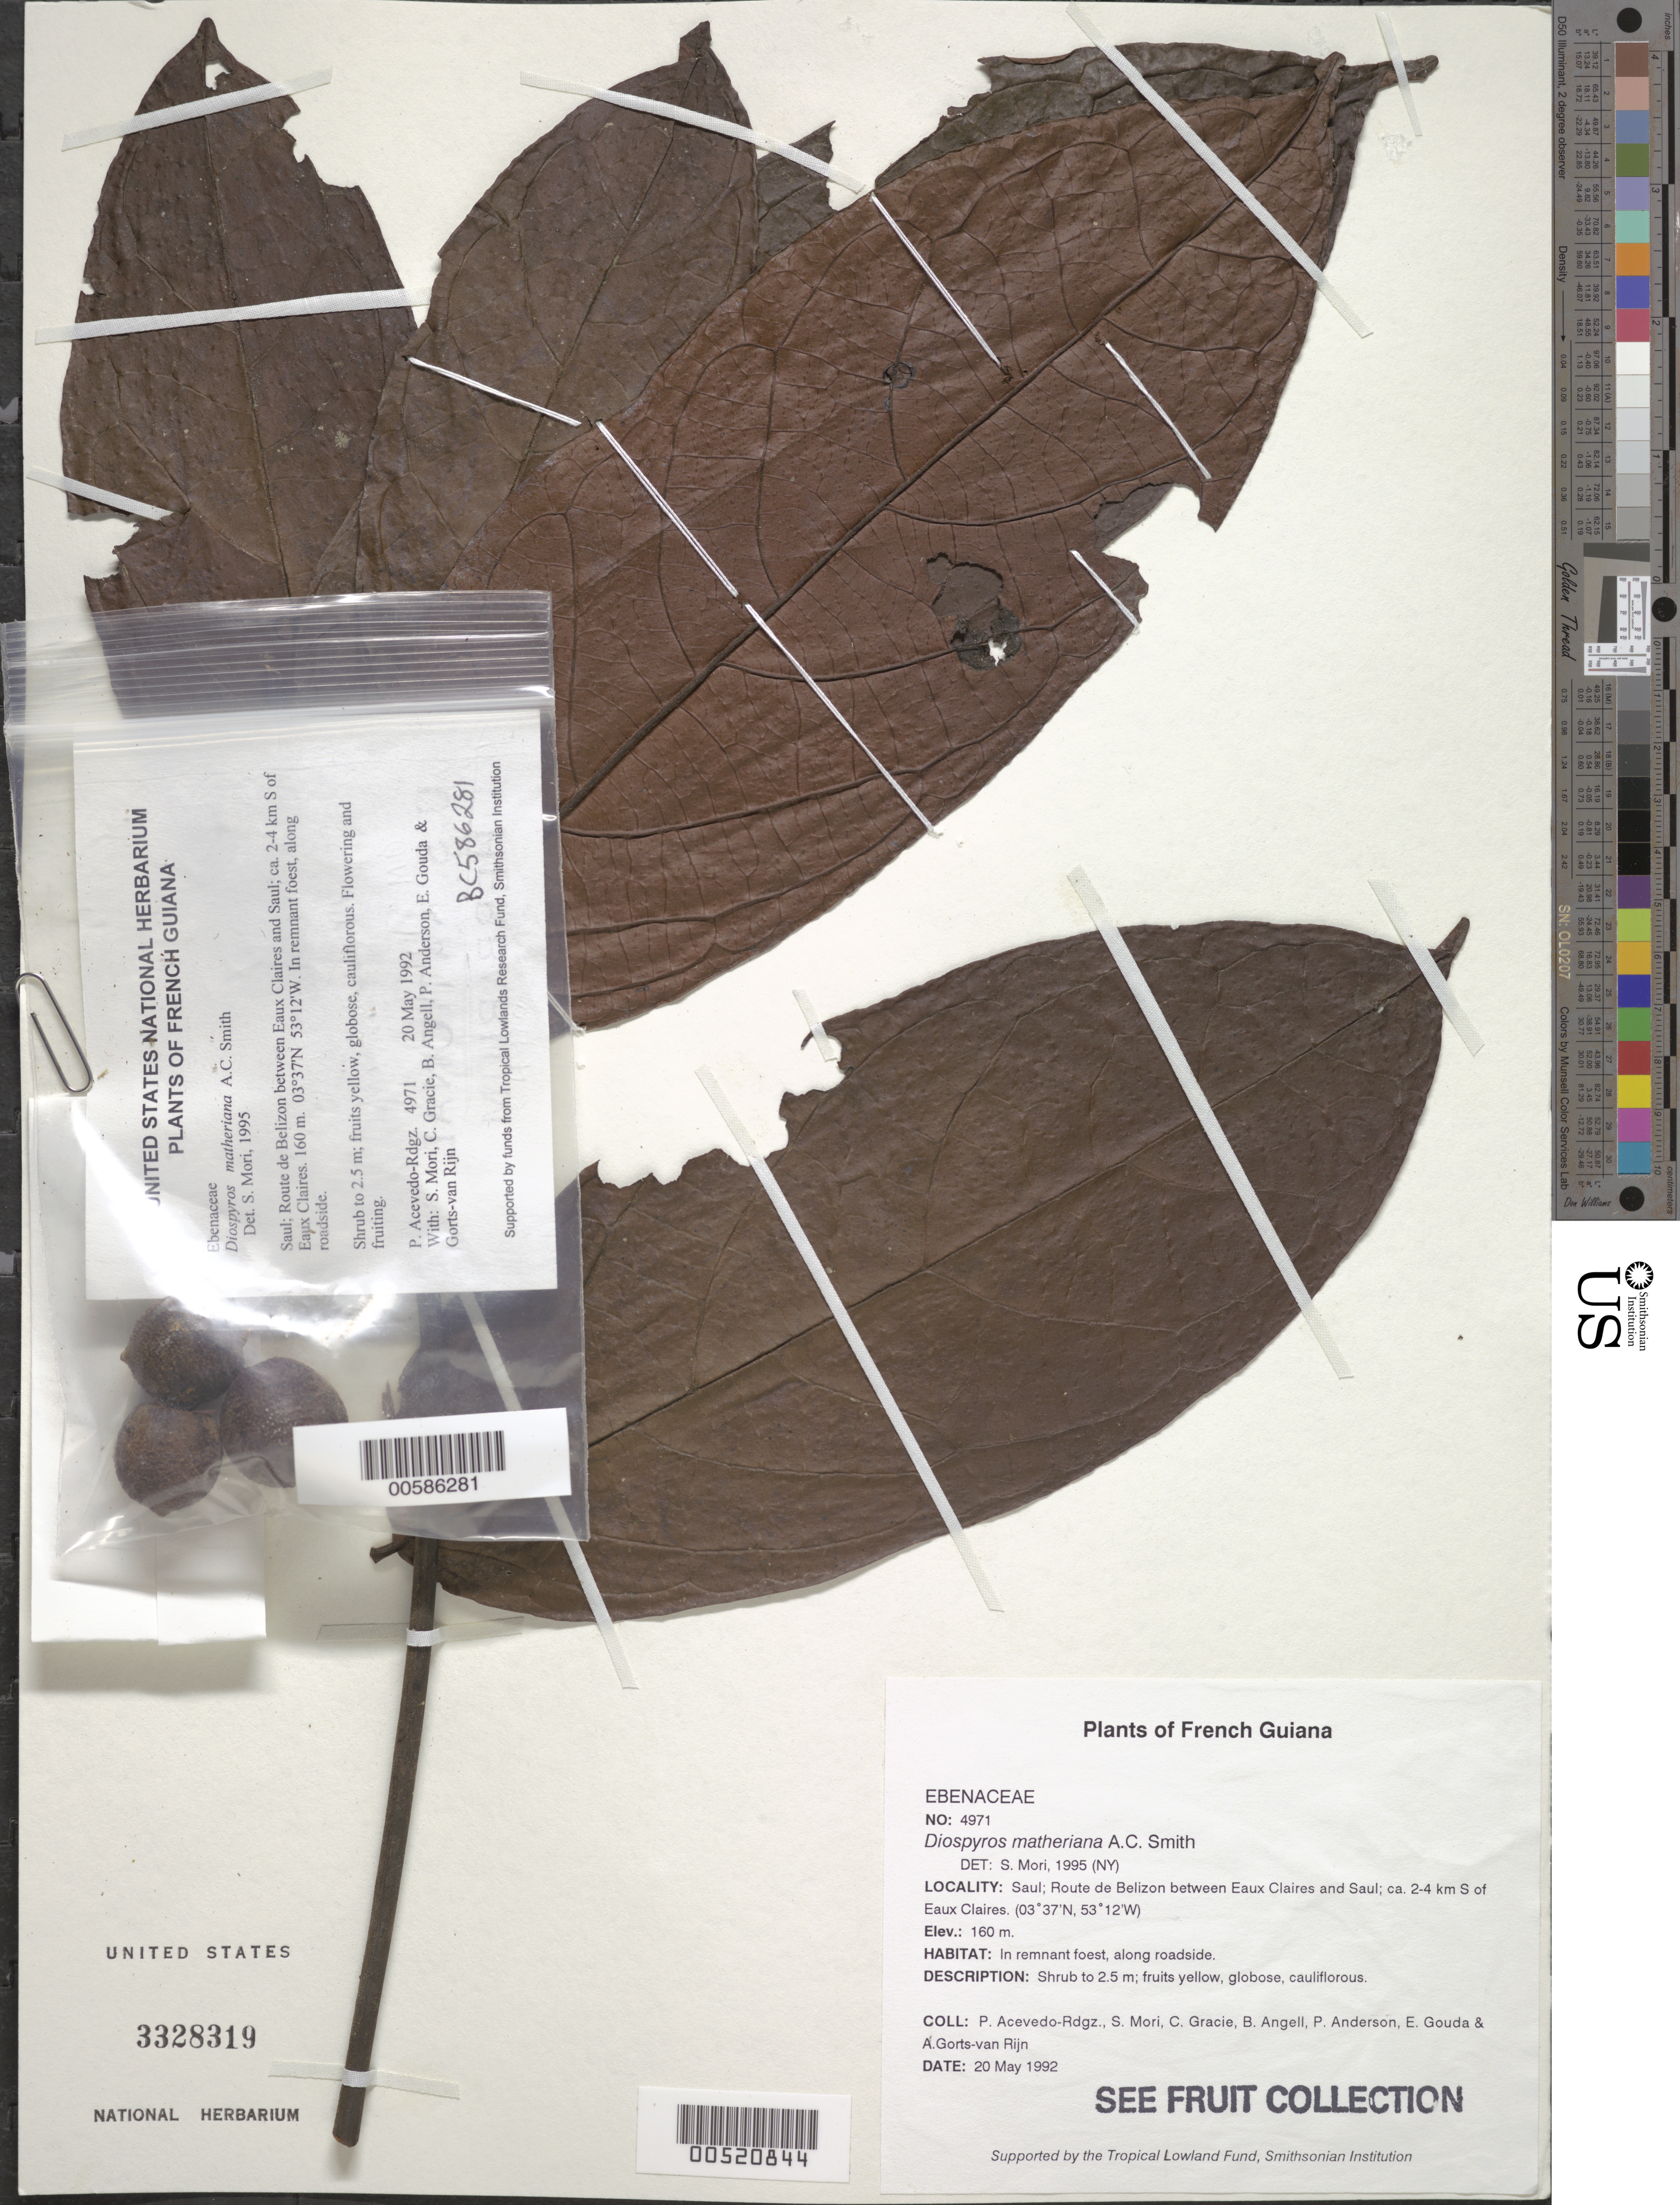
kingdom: Plantae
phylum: Tracheophyta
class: Magnoliopsida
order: Ericales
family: Ebenaceae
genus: Diospyros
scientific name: Diospyros matheriana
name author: A.C. Sm.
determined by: Mori, Scott A.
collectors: P. Acevedo-Rodr., S. Mori, C. A. Gracie, Bobbi Angell, P. Anderson, E. J. Gouda & A. .R. A. Görts-van Rijn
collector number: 4971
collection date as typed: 20 May 1992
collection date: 1992-05-20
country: French Guiana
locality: Saul; Route de Belizon between Eaux Claires and Saul; ca. 2-4 km S of Eaux Claires.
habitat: In remnant foest, along roadside.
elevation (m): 160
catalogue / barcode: US 3328319